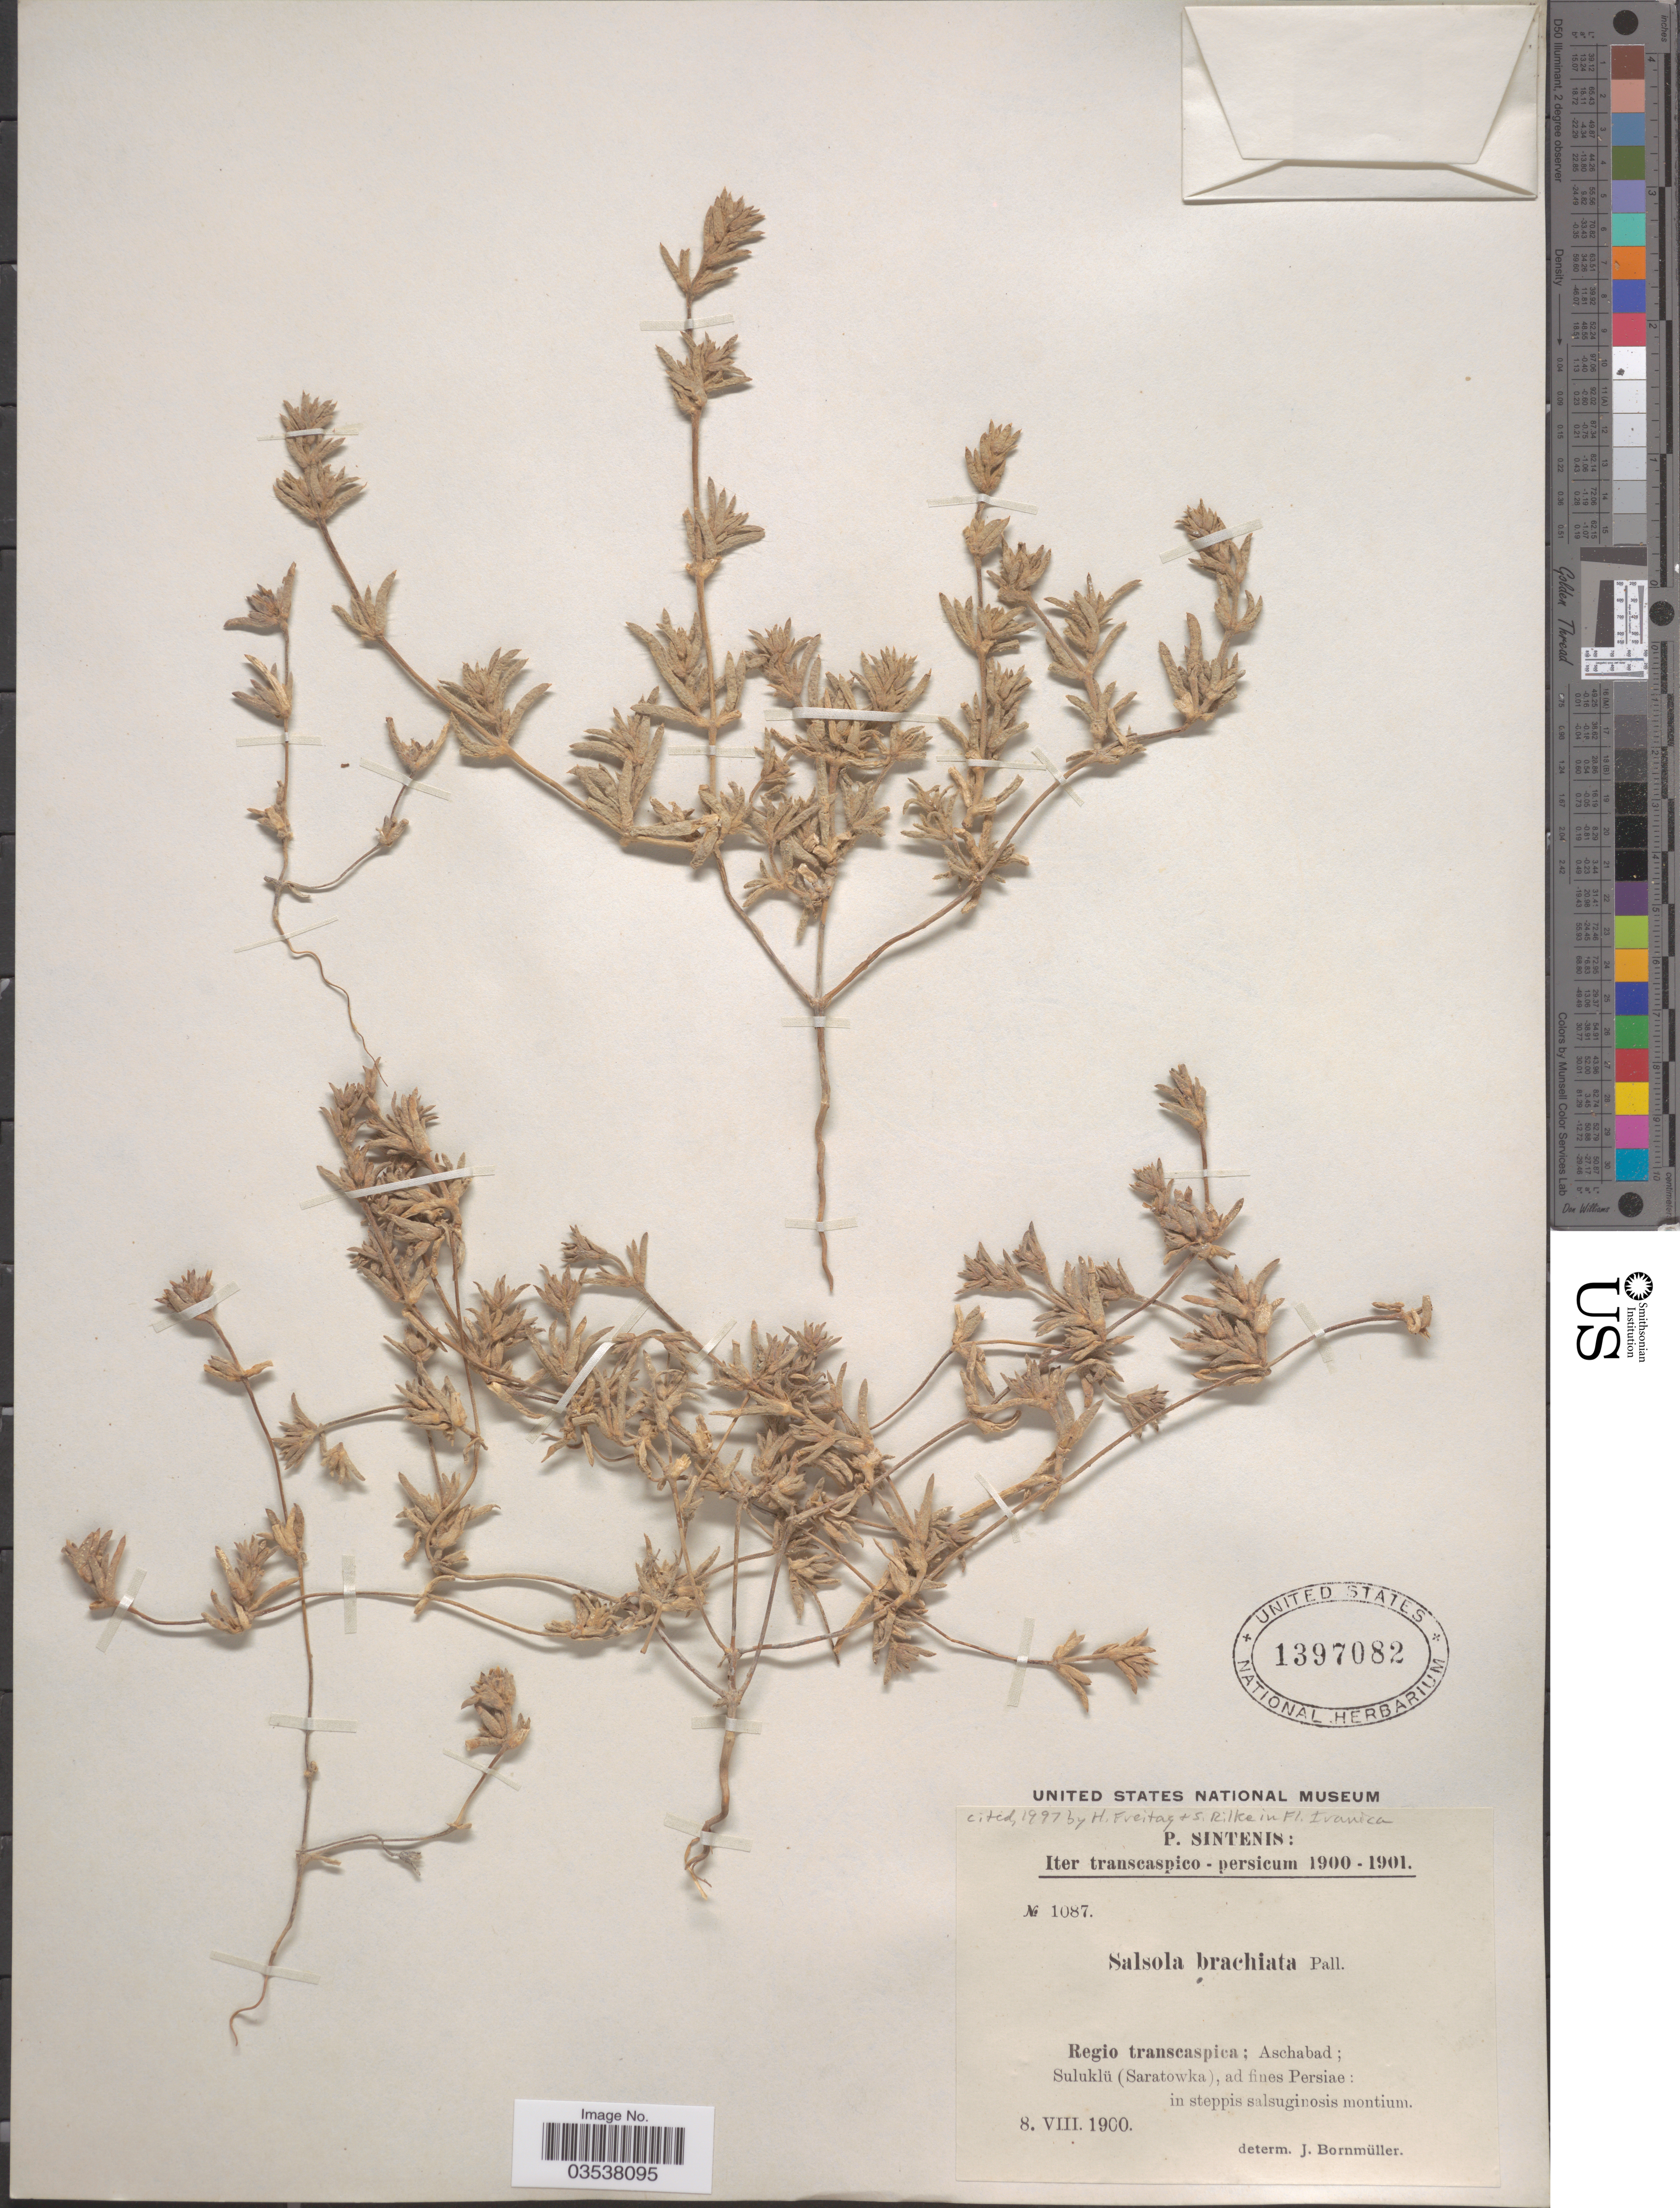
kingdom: Plantae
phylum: Tracheophyta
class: Magnoliopsida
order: Caryophyllales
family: Amaranthaceae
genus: Pyankovia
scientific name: Pyankovia brachiata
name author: (Pall.) Akhani & Roalson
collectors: P. Sintenis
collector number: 1087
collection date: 1900-08-08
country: Turkmenistan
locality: Iter transcaspico-persicum. Regio transcaspica; Aschabad; Suluklü (Saratowka), ad fines Persiae.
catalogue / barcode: US 1397082